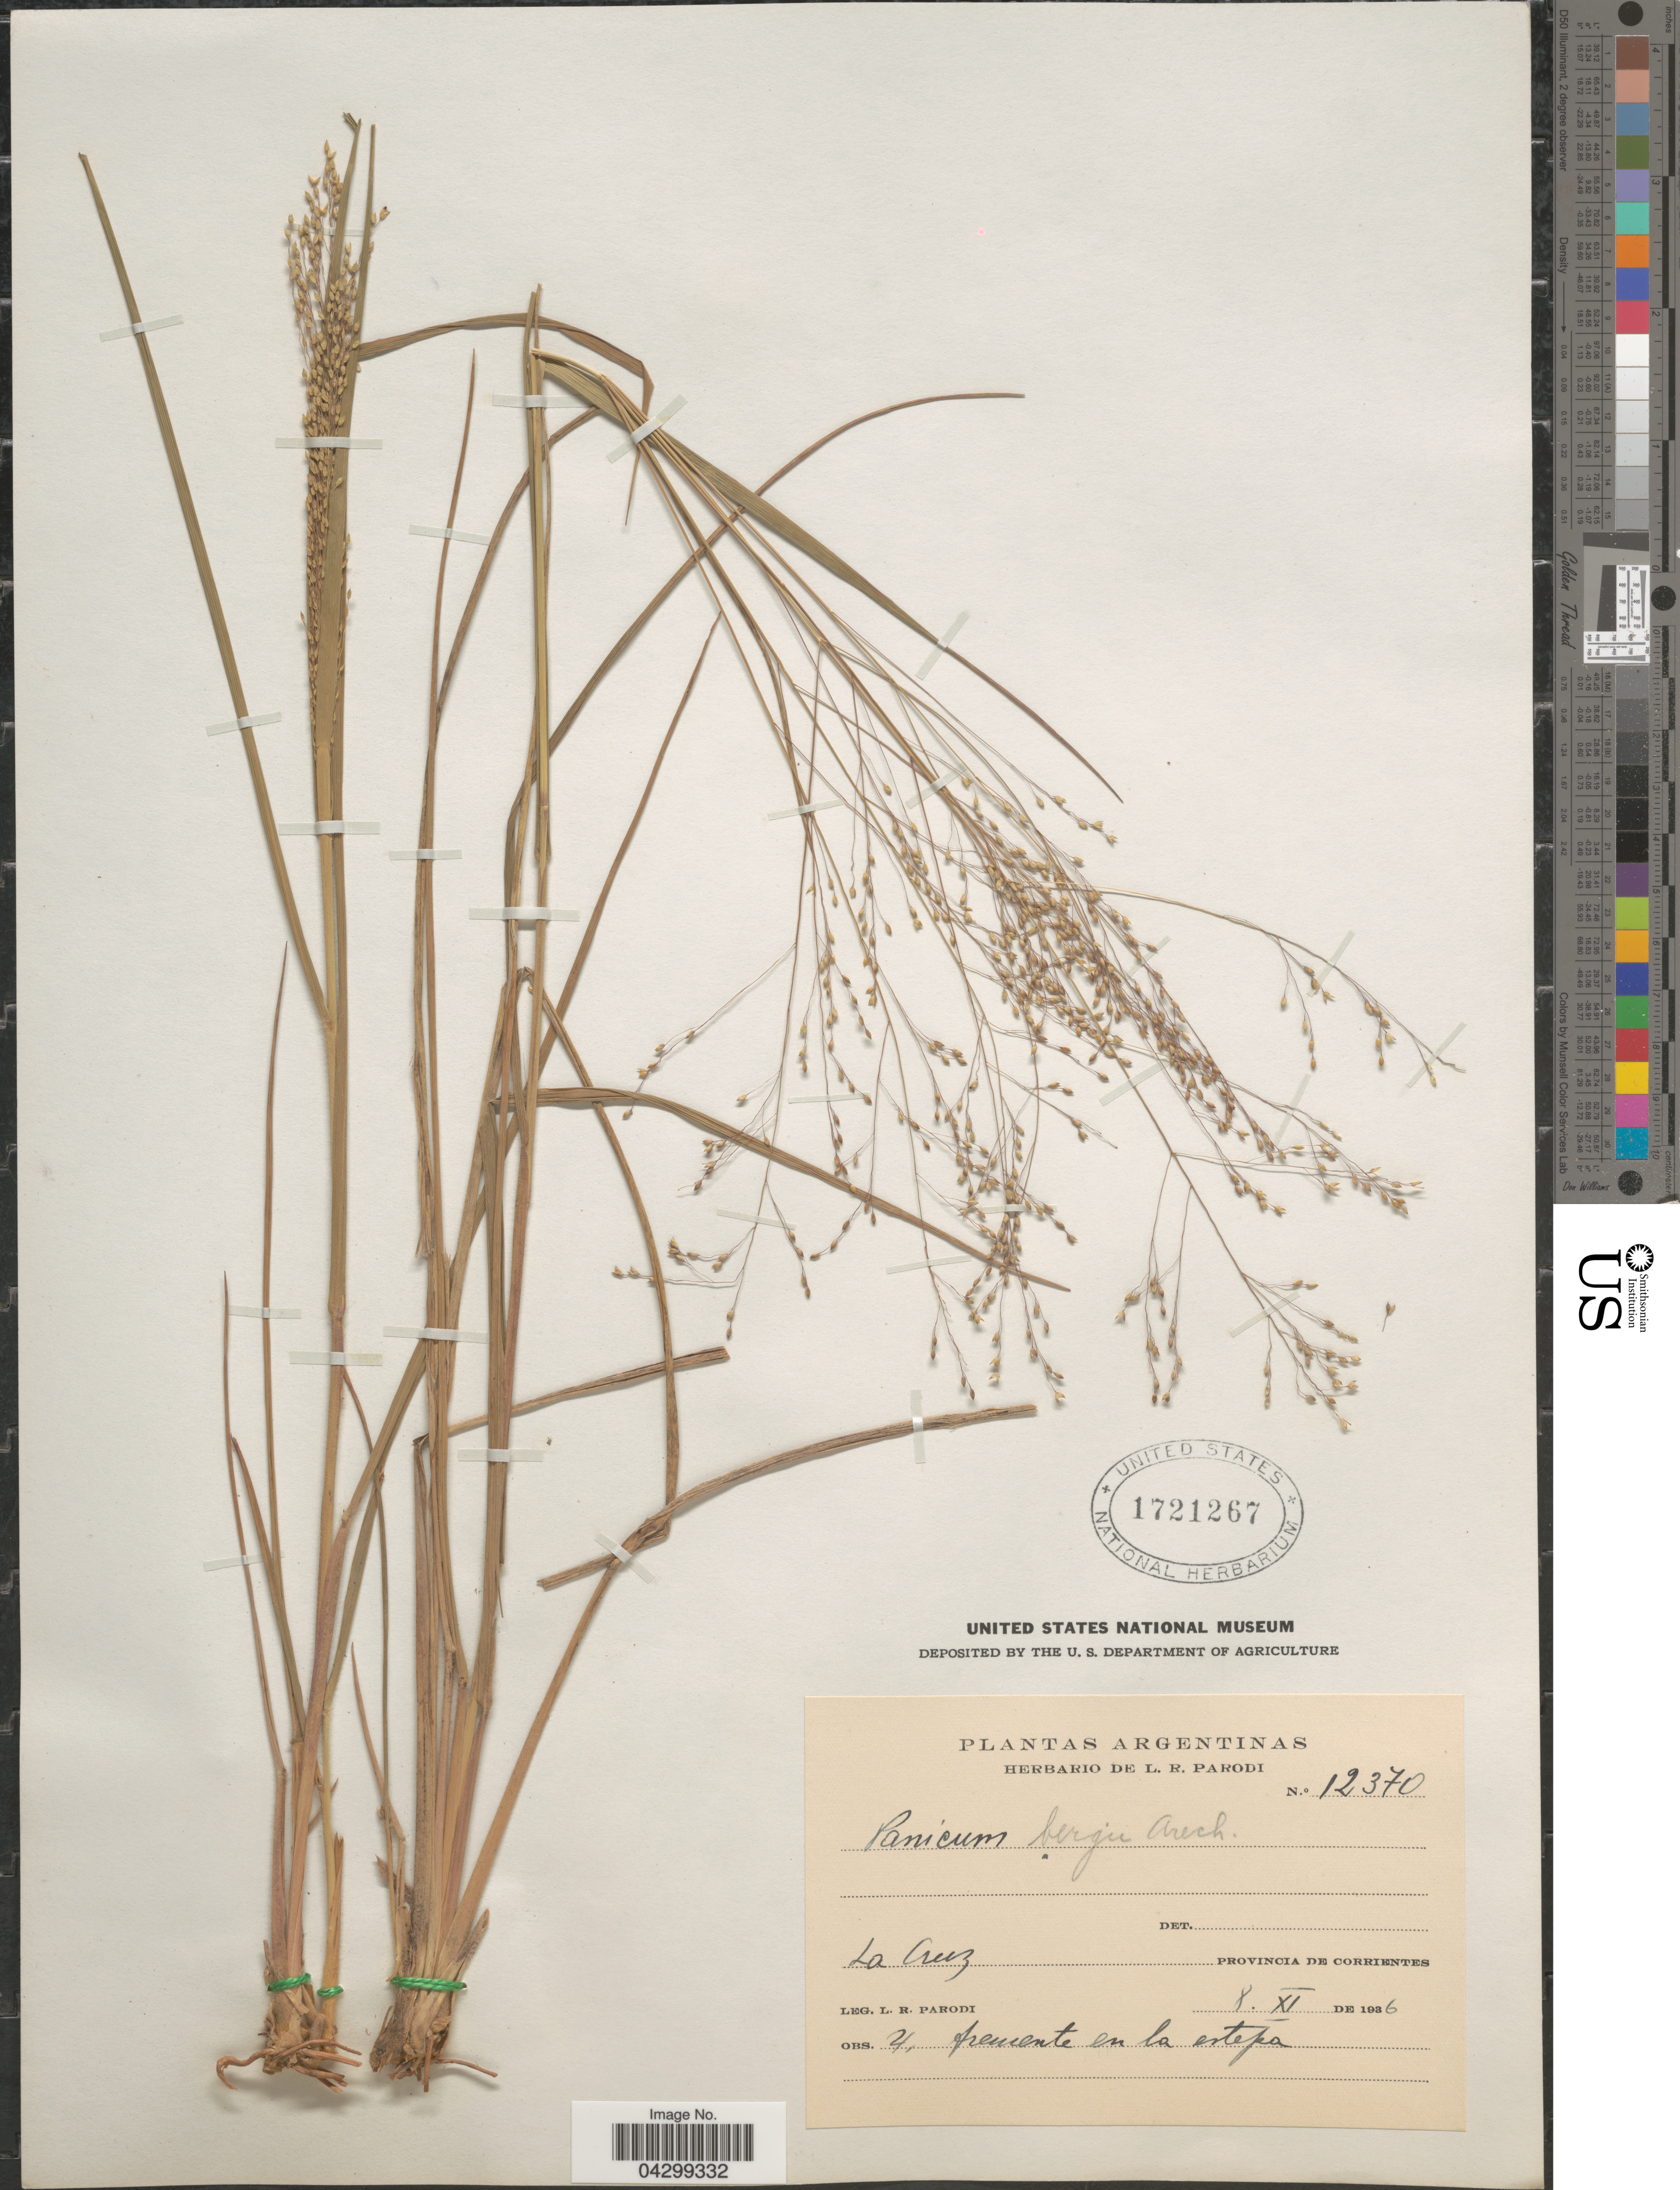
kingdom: Plantae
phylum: Tracheophyta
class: Liliopsida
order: Poales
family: Poaceae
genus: Panicum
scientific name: Panicum bergii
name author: Arechav.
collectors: L. R. Parodi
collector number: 12370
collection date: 1936-11-08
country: Argentina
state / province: Corrientes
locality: La Cruz.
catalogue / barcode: US 1721267